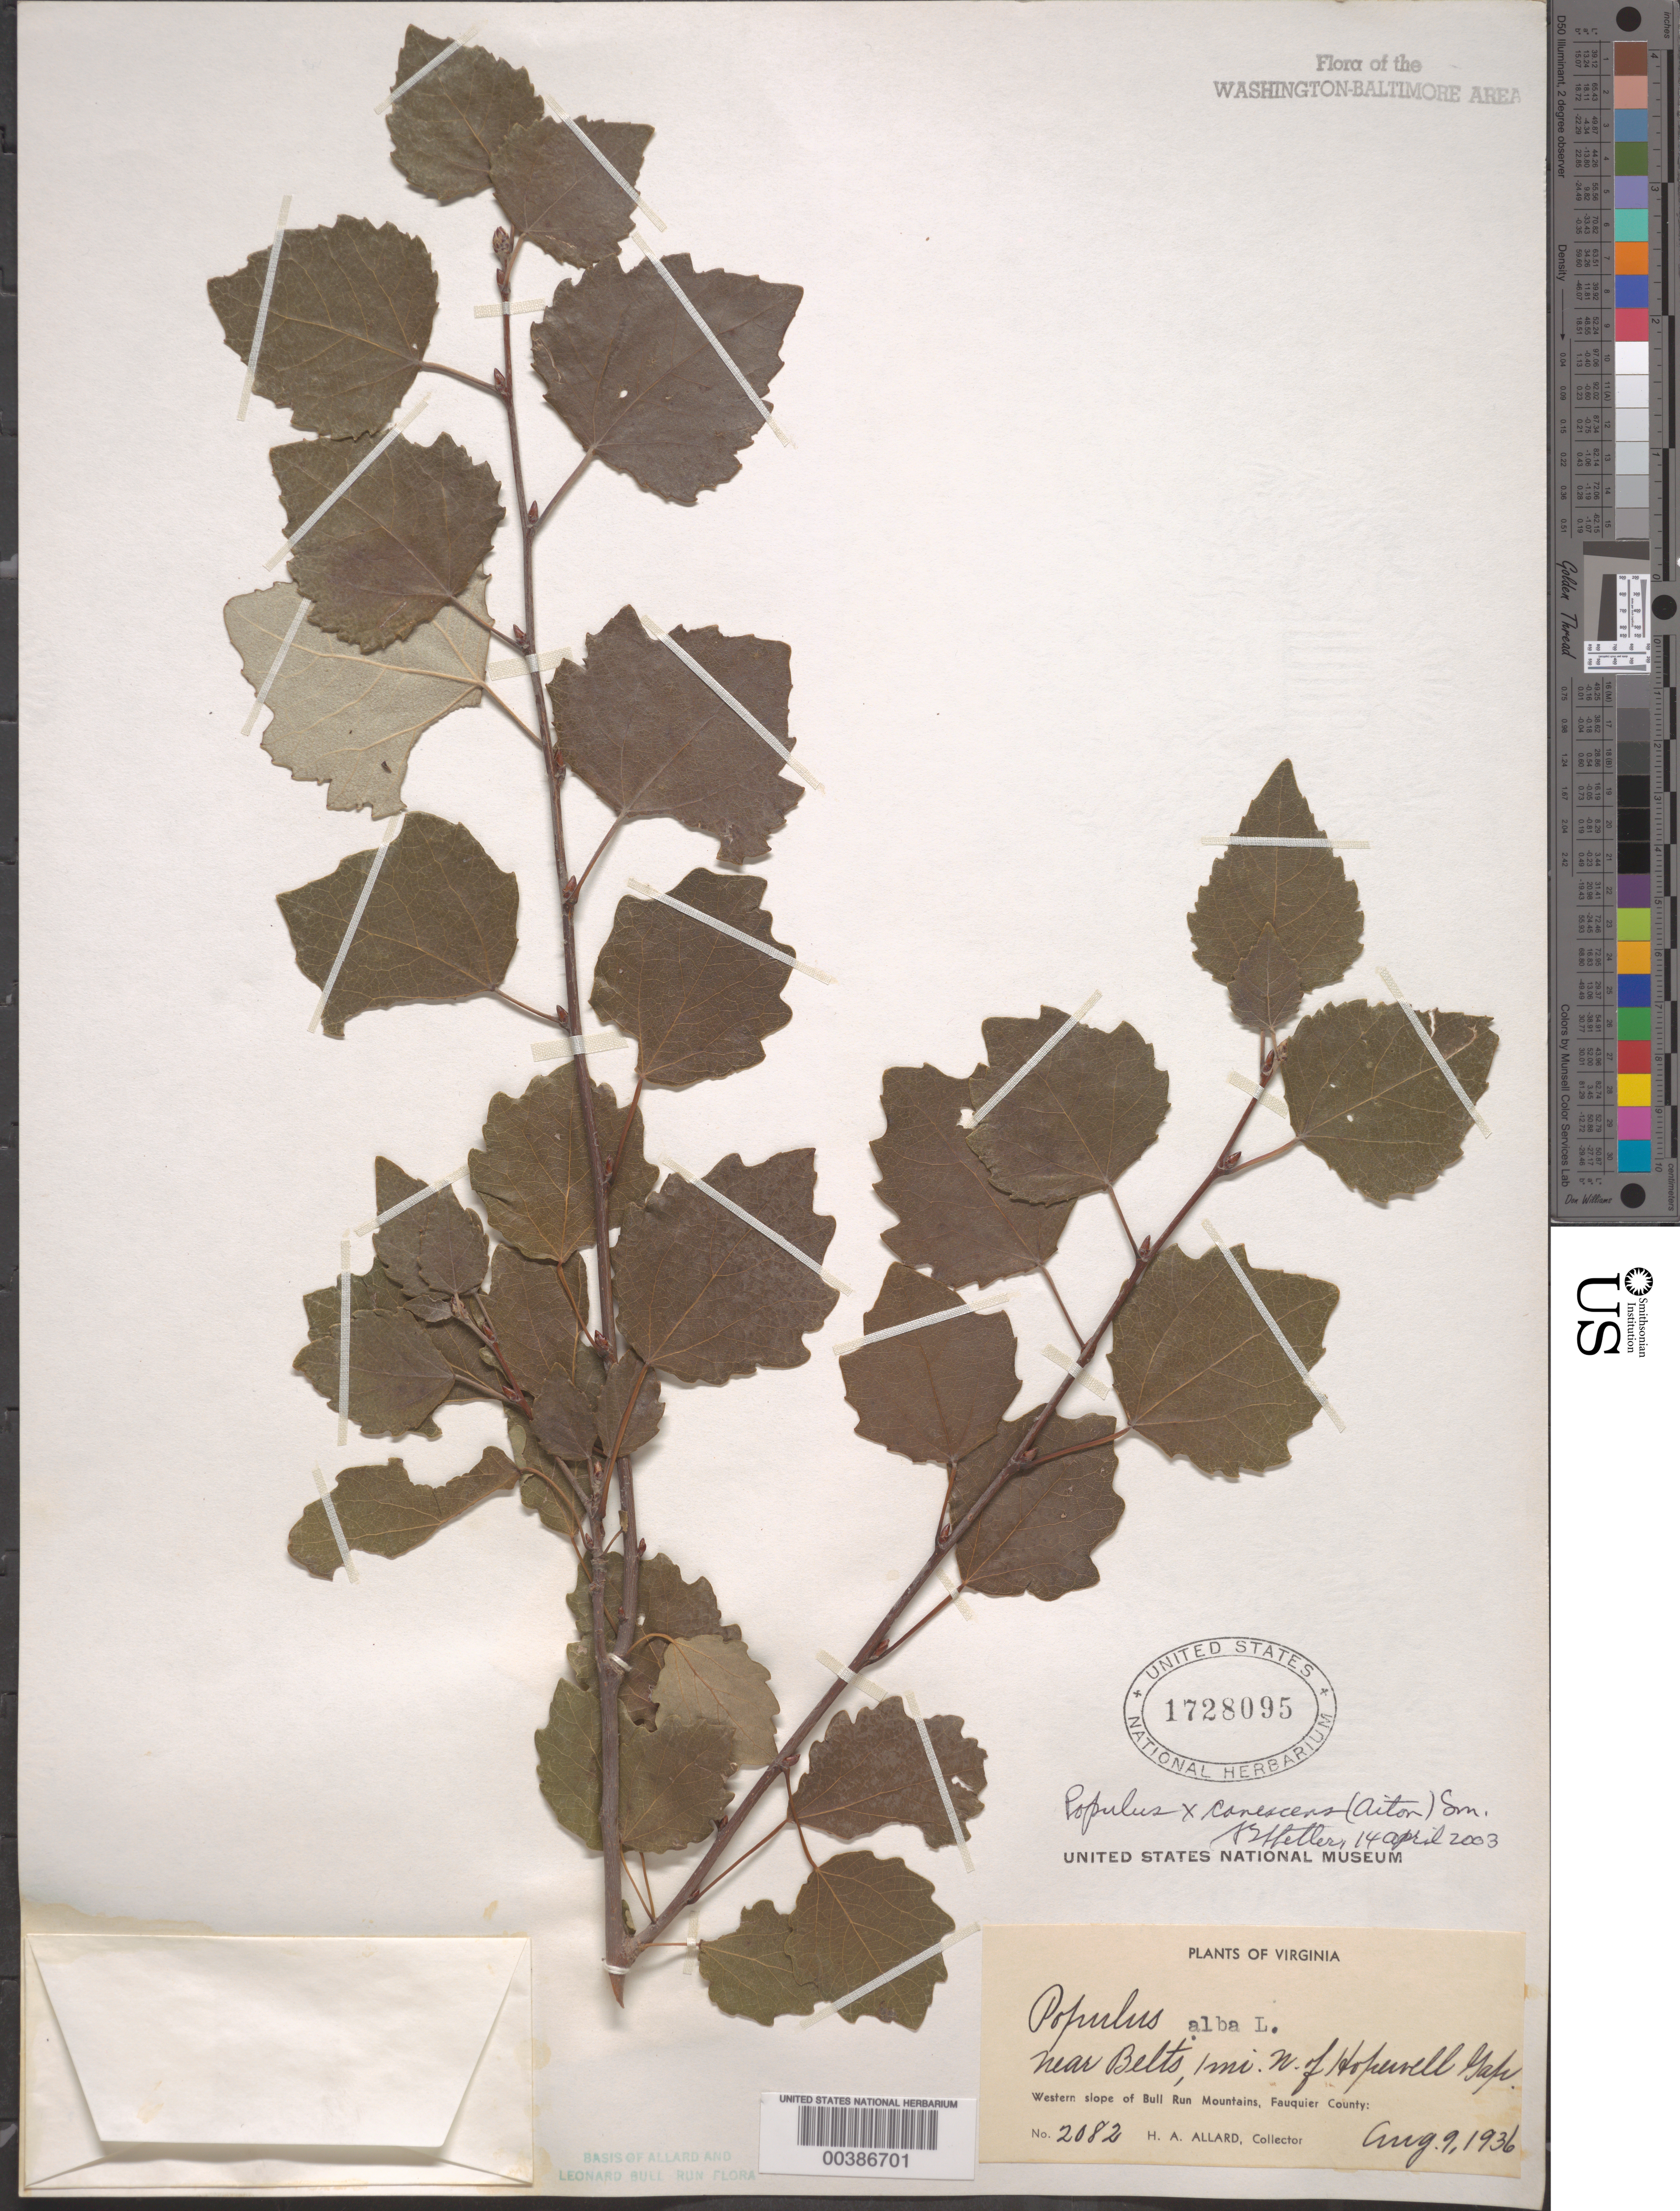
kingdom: Plantae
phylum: Tracheophyta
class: Magnoliopsida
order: Malpighiales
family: Salicaceae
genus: Populus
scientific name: Populus x canescens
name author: (Aiton) Sm.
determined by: Shetler, Stanwyn G., (US), NMNH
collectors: H. A. Allard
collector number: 2082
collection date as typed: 09 Aug 1936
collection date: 1936-08-09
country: United States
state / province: Virginia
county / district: Fauquier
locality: Belts vicinity, north of Hopewell Gap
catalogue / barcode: US 1728095